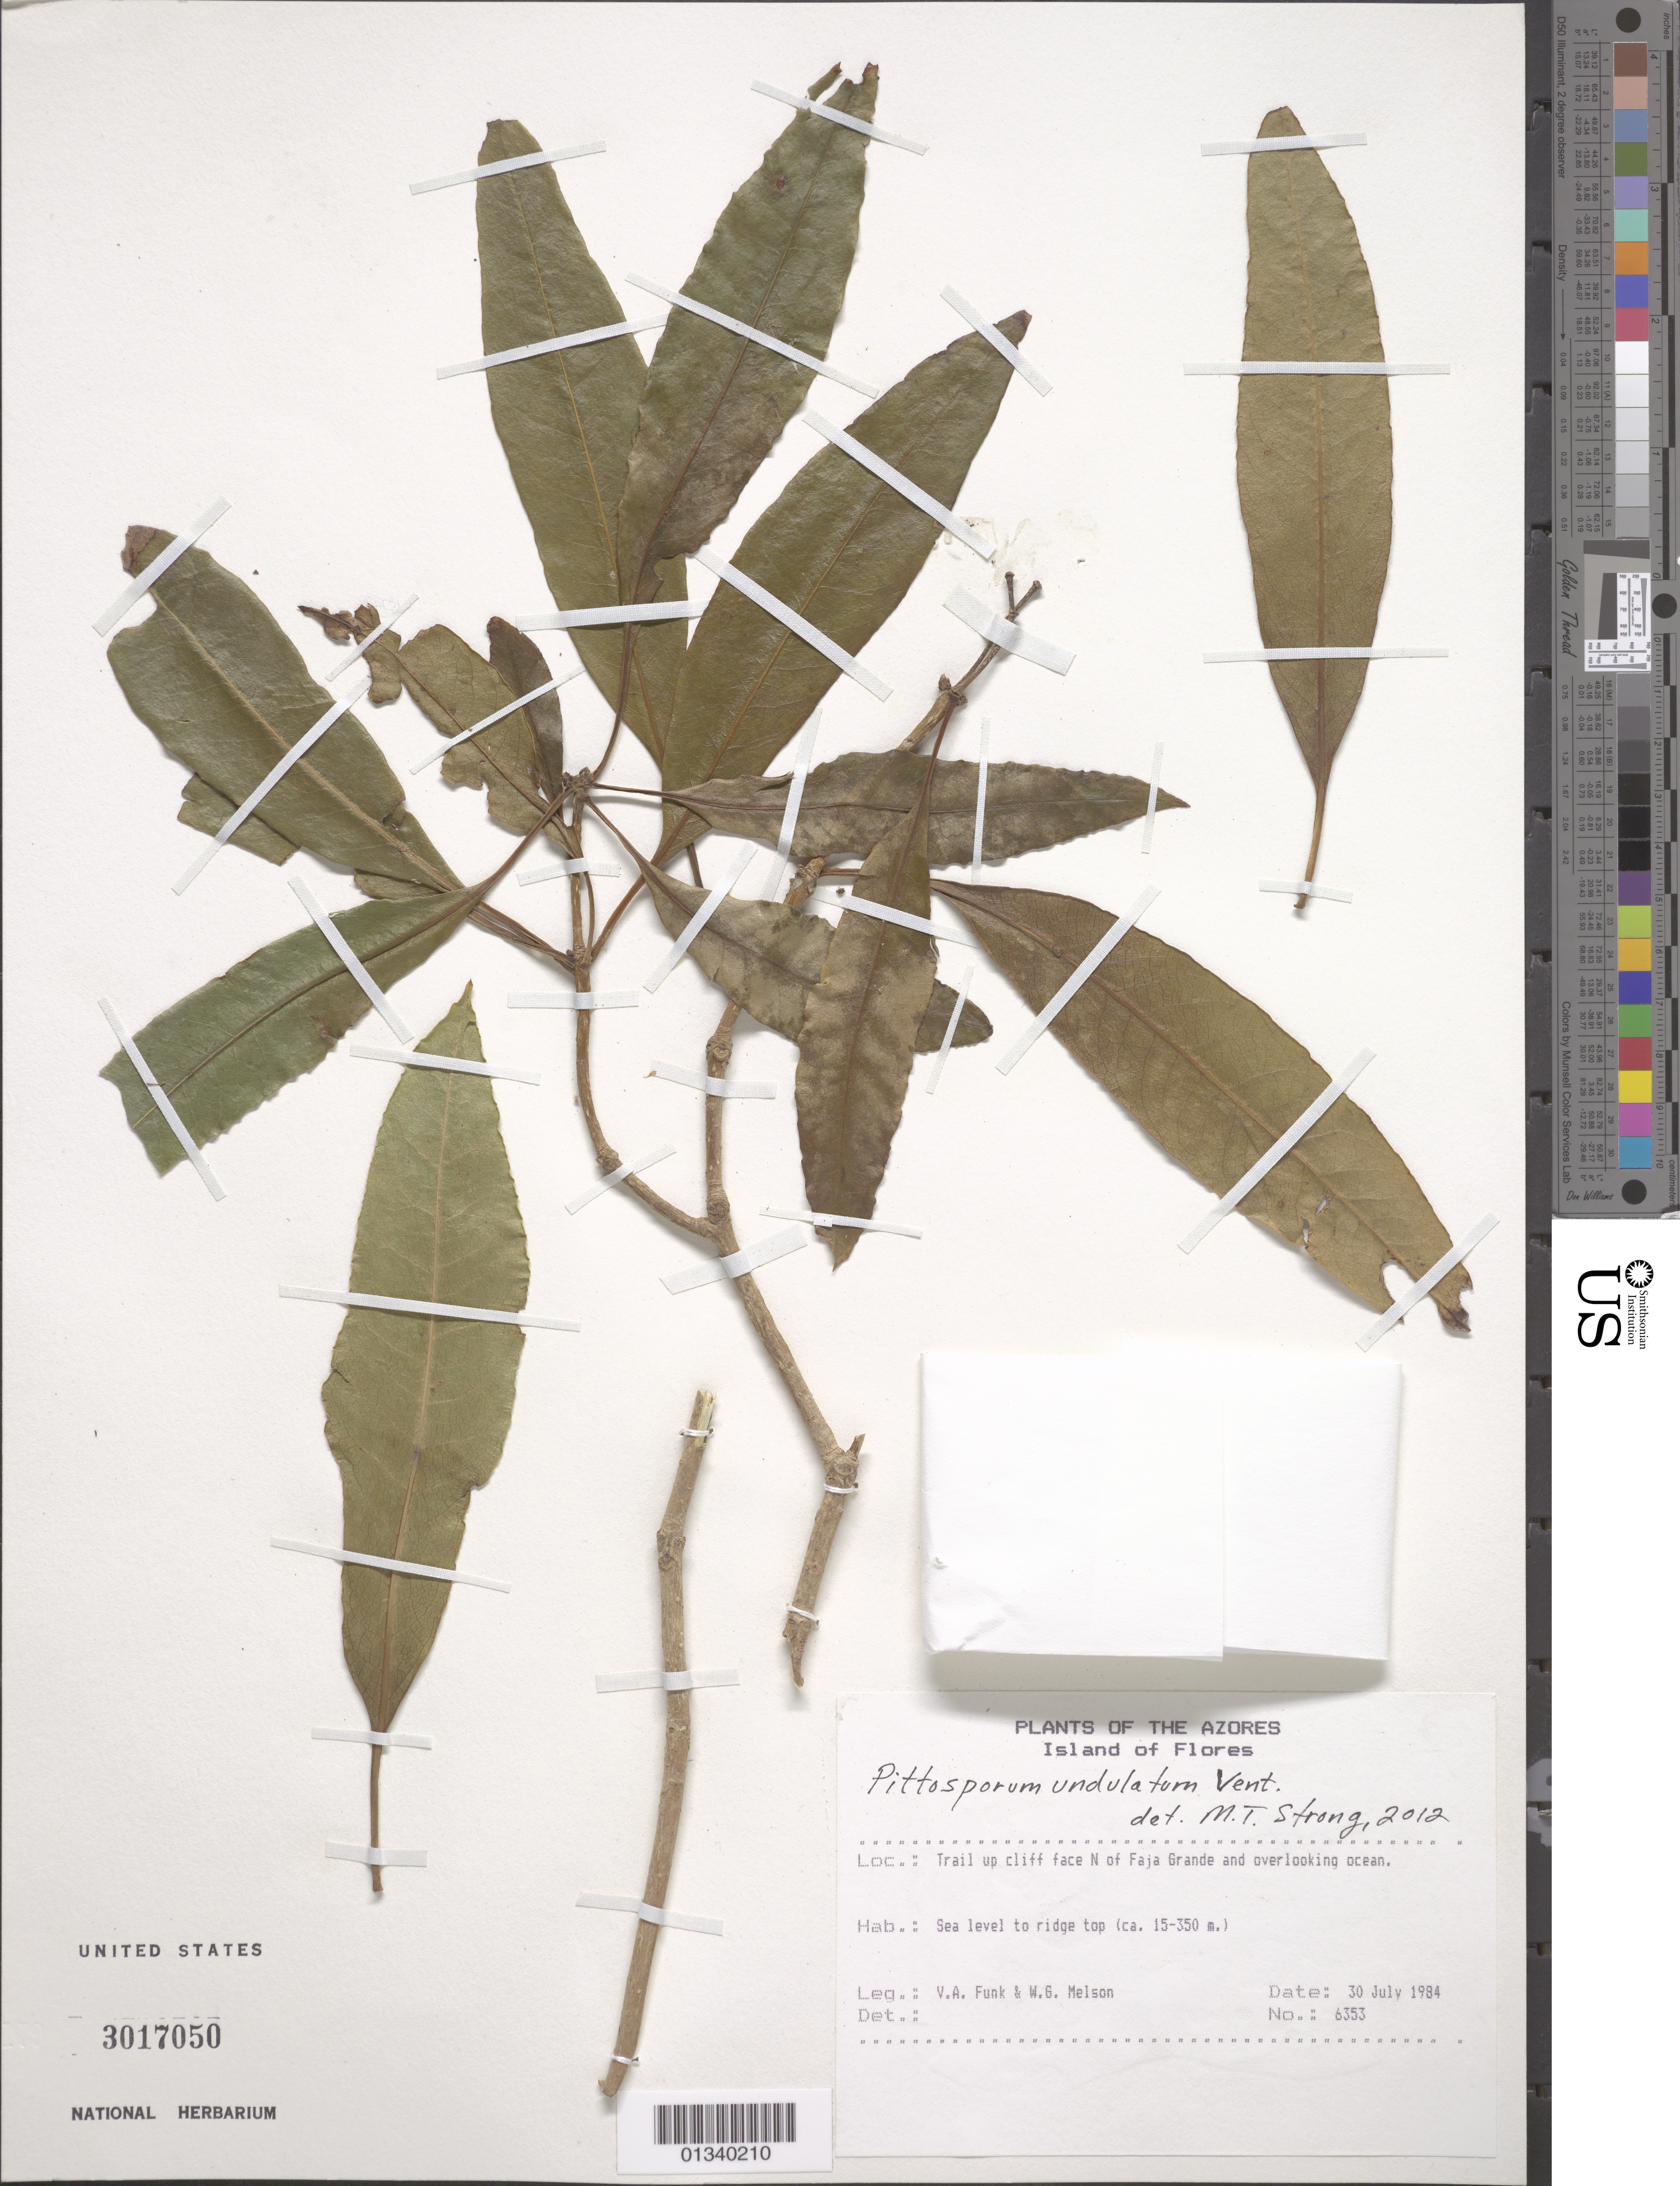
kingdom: Plantae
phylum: Tracheophyta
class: Magnoliopsida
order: Apiales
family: Pittosporaceae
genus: Pittosporum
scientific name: Pittosporum undulatum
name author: Vent.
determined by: Strong, Mark T., (BOT), Smithsonian Institution - National Museum of Natural History (UNITED STATES)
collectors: V. Funk & W. Melson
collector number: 6353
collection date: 1984-07-30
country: Portugal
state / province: Azores (Aut. Reg.)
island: Flores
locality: Island of Flores, Trail up cliff face N of Faja Grande and overlooking ocean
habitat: Sea level to ridge top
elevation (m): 15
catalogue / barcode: US 3017050